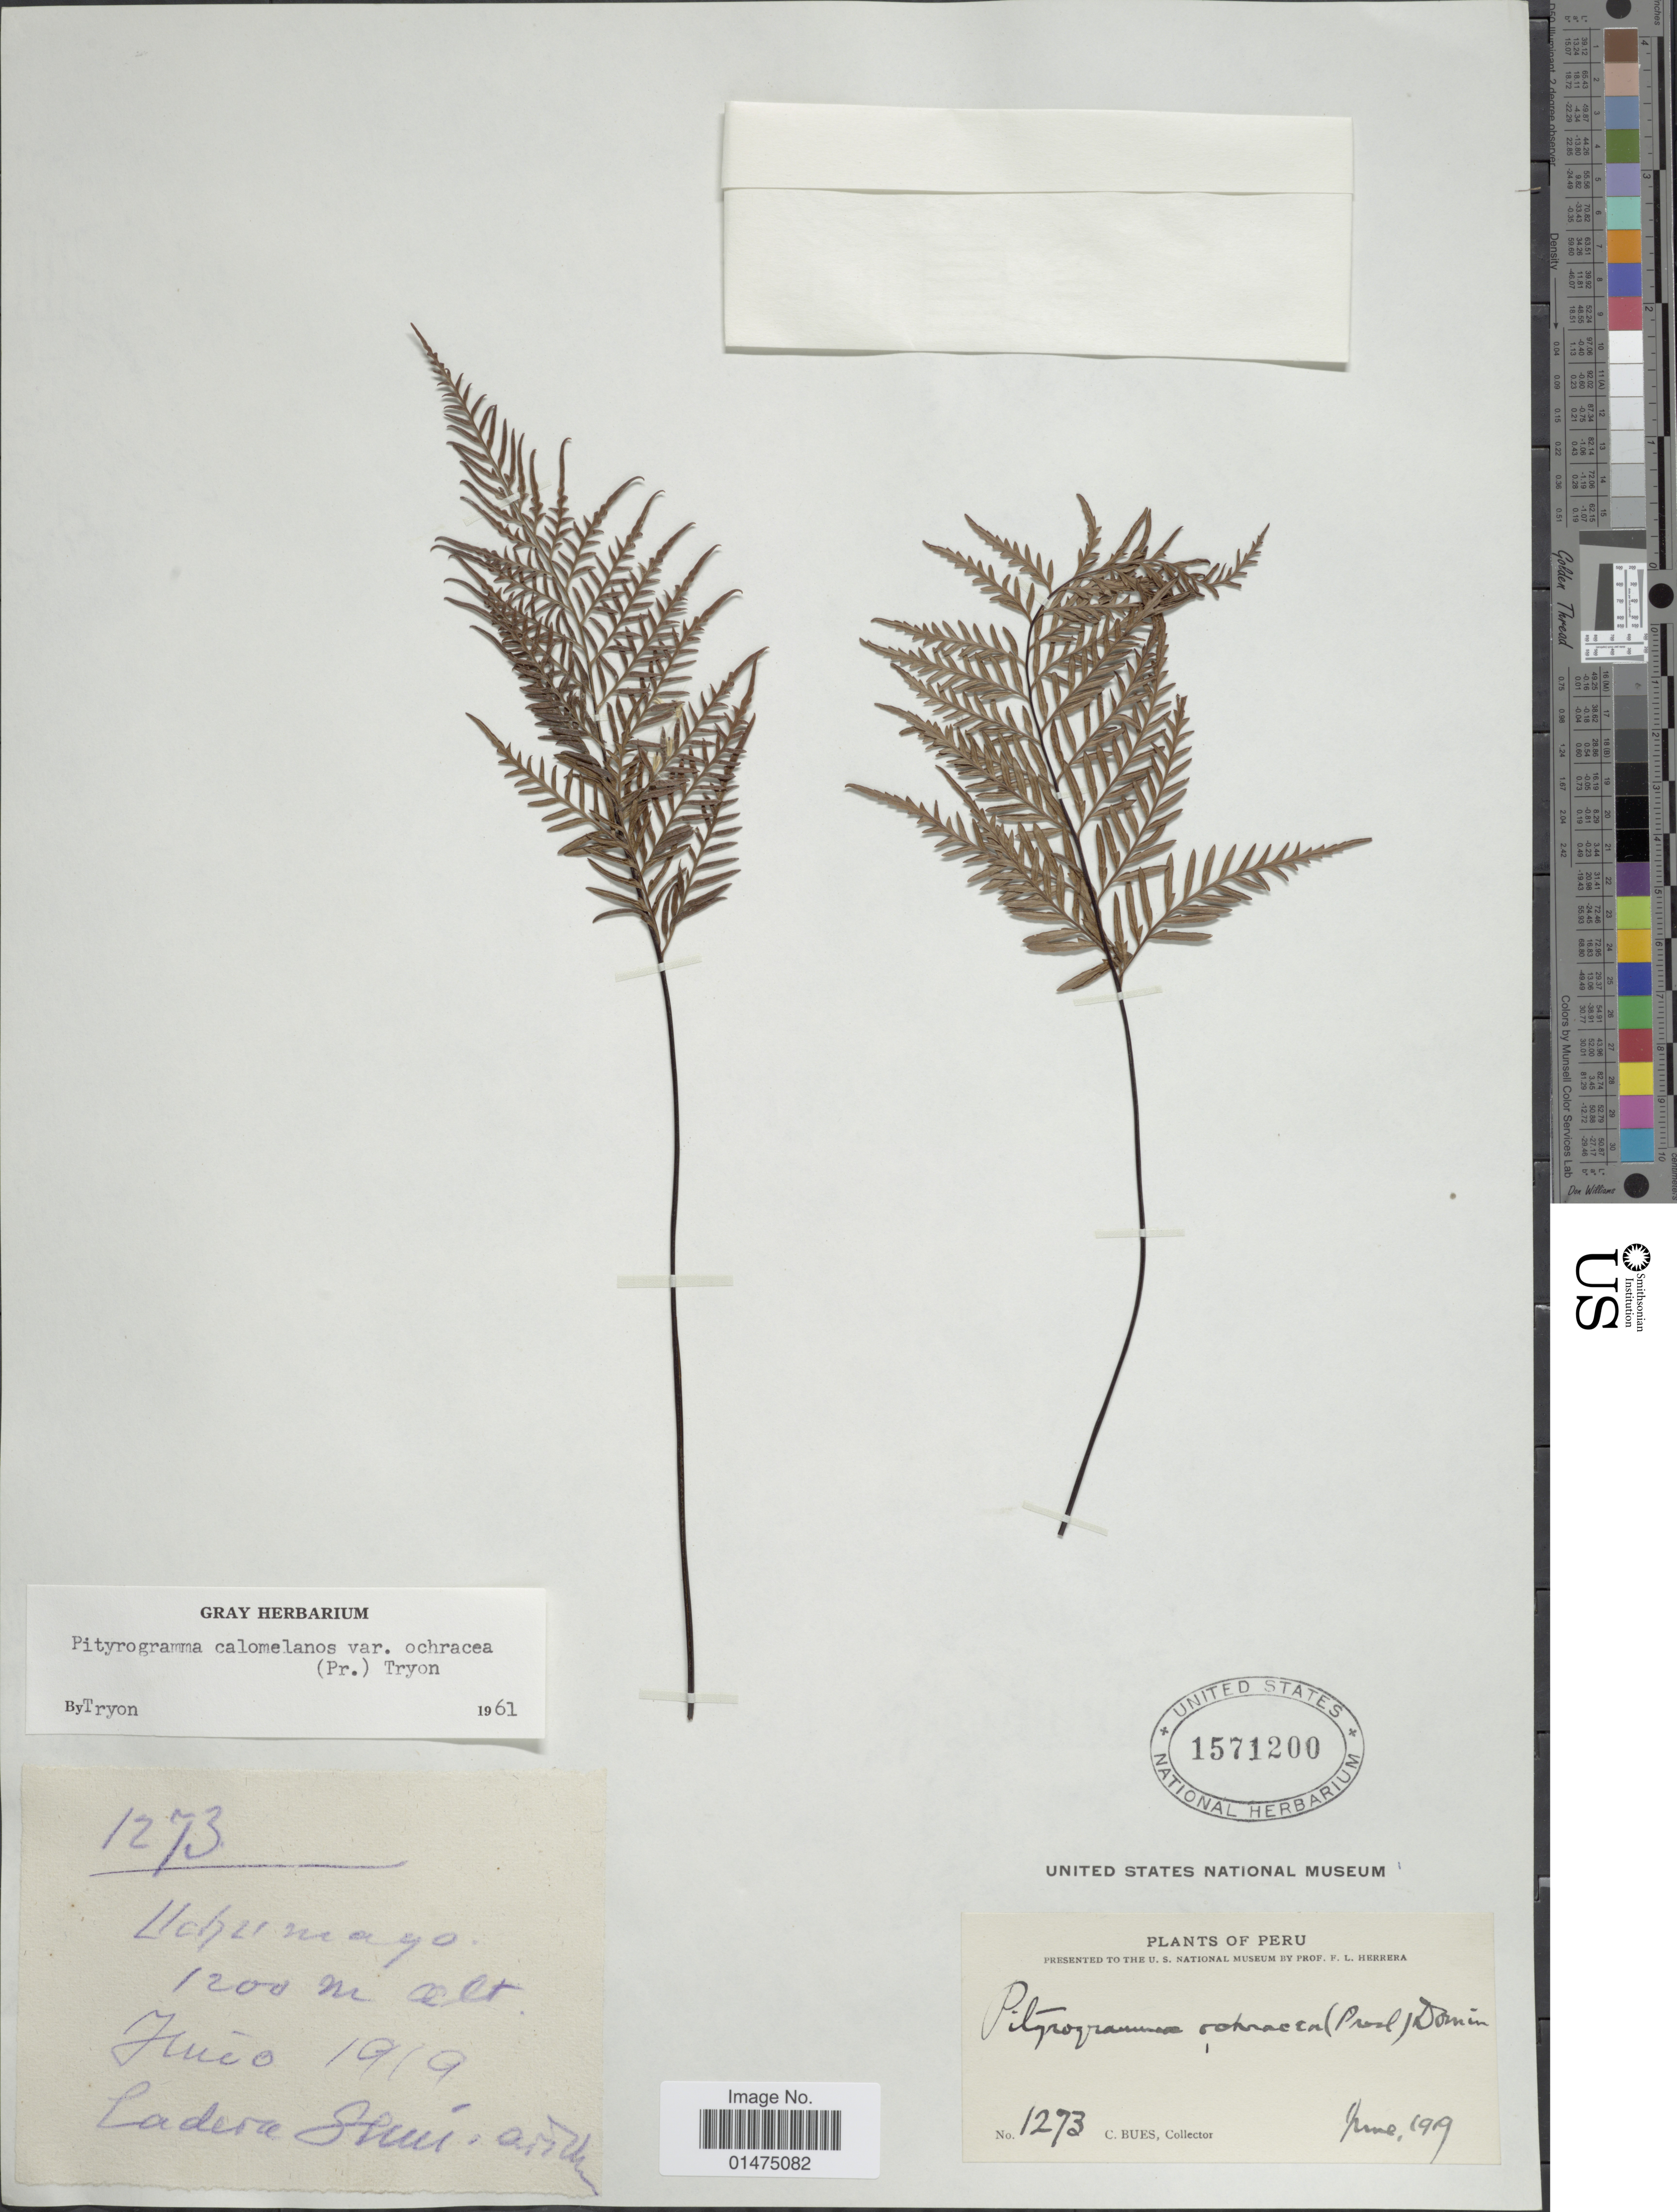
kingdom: Plantae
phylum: Tracheophyta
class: Polypodiopsida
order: Polypodiales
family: Pteridaceae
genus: Pityrogramma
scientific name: Pityrogramma ochracea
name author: (C. Presl) Domin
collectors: C. Bues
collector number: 1273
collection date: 1919-06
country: Peru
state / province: Cusco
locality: Uchumayo, Ladera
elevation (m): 1200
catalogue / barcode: US 1571200